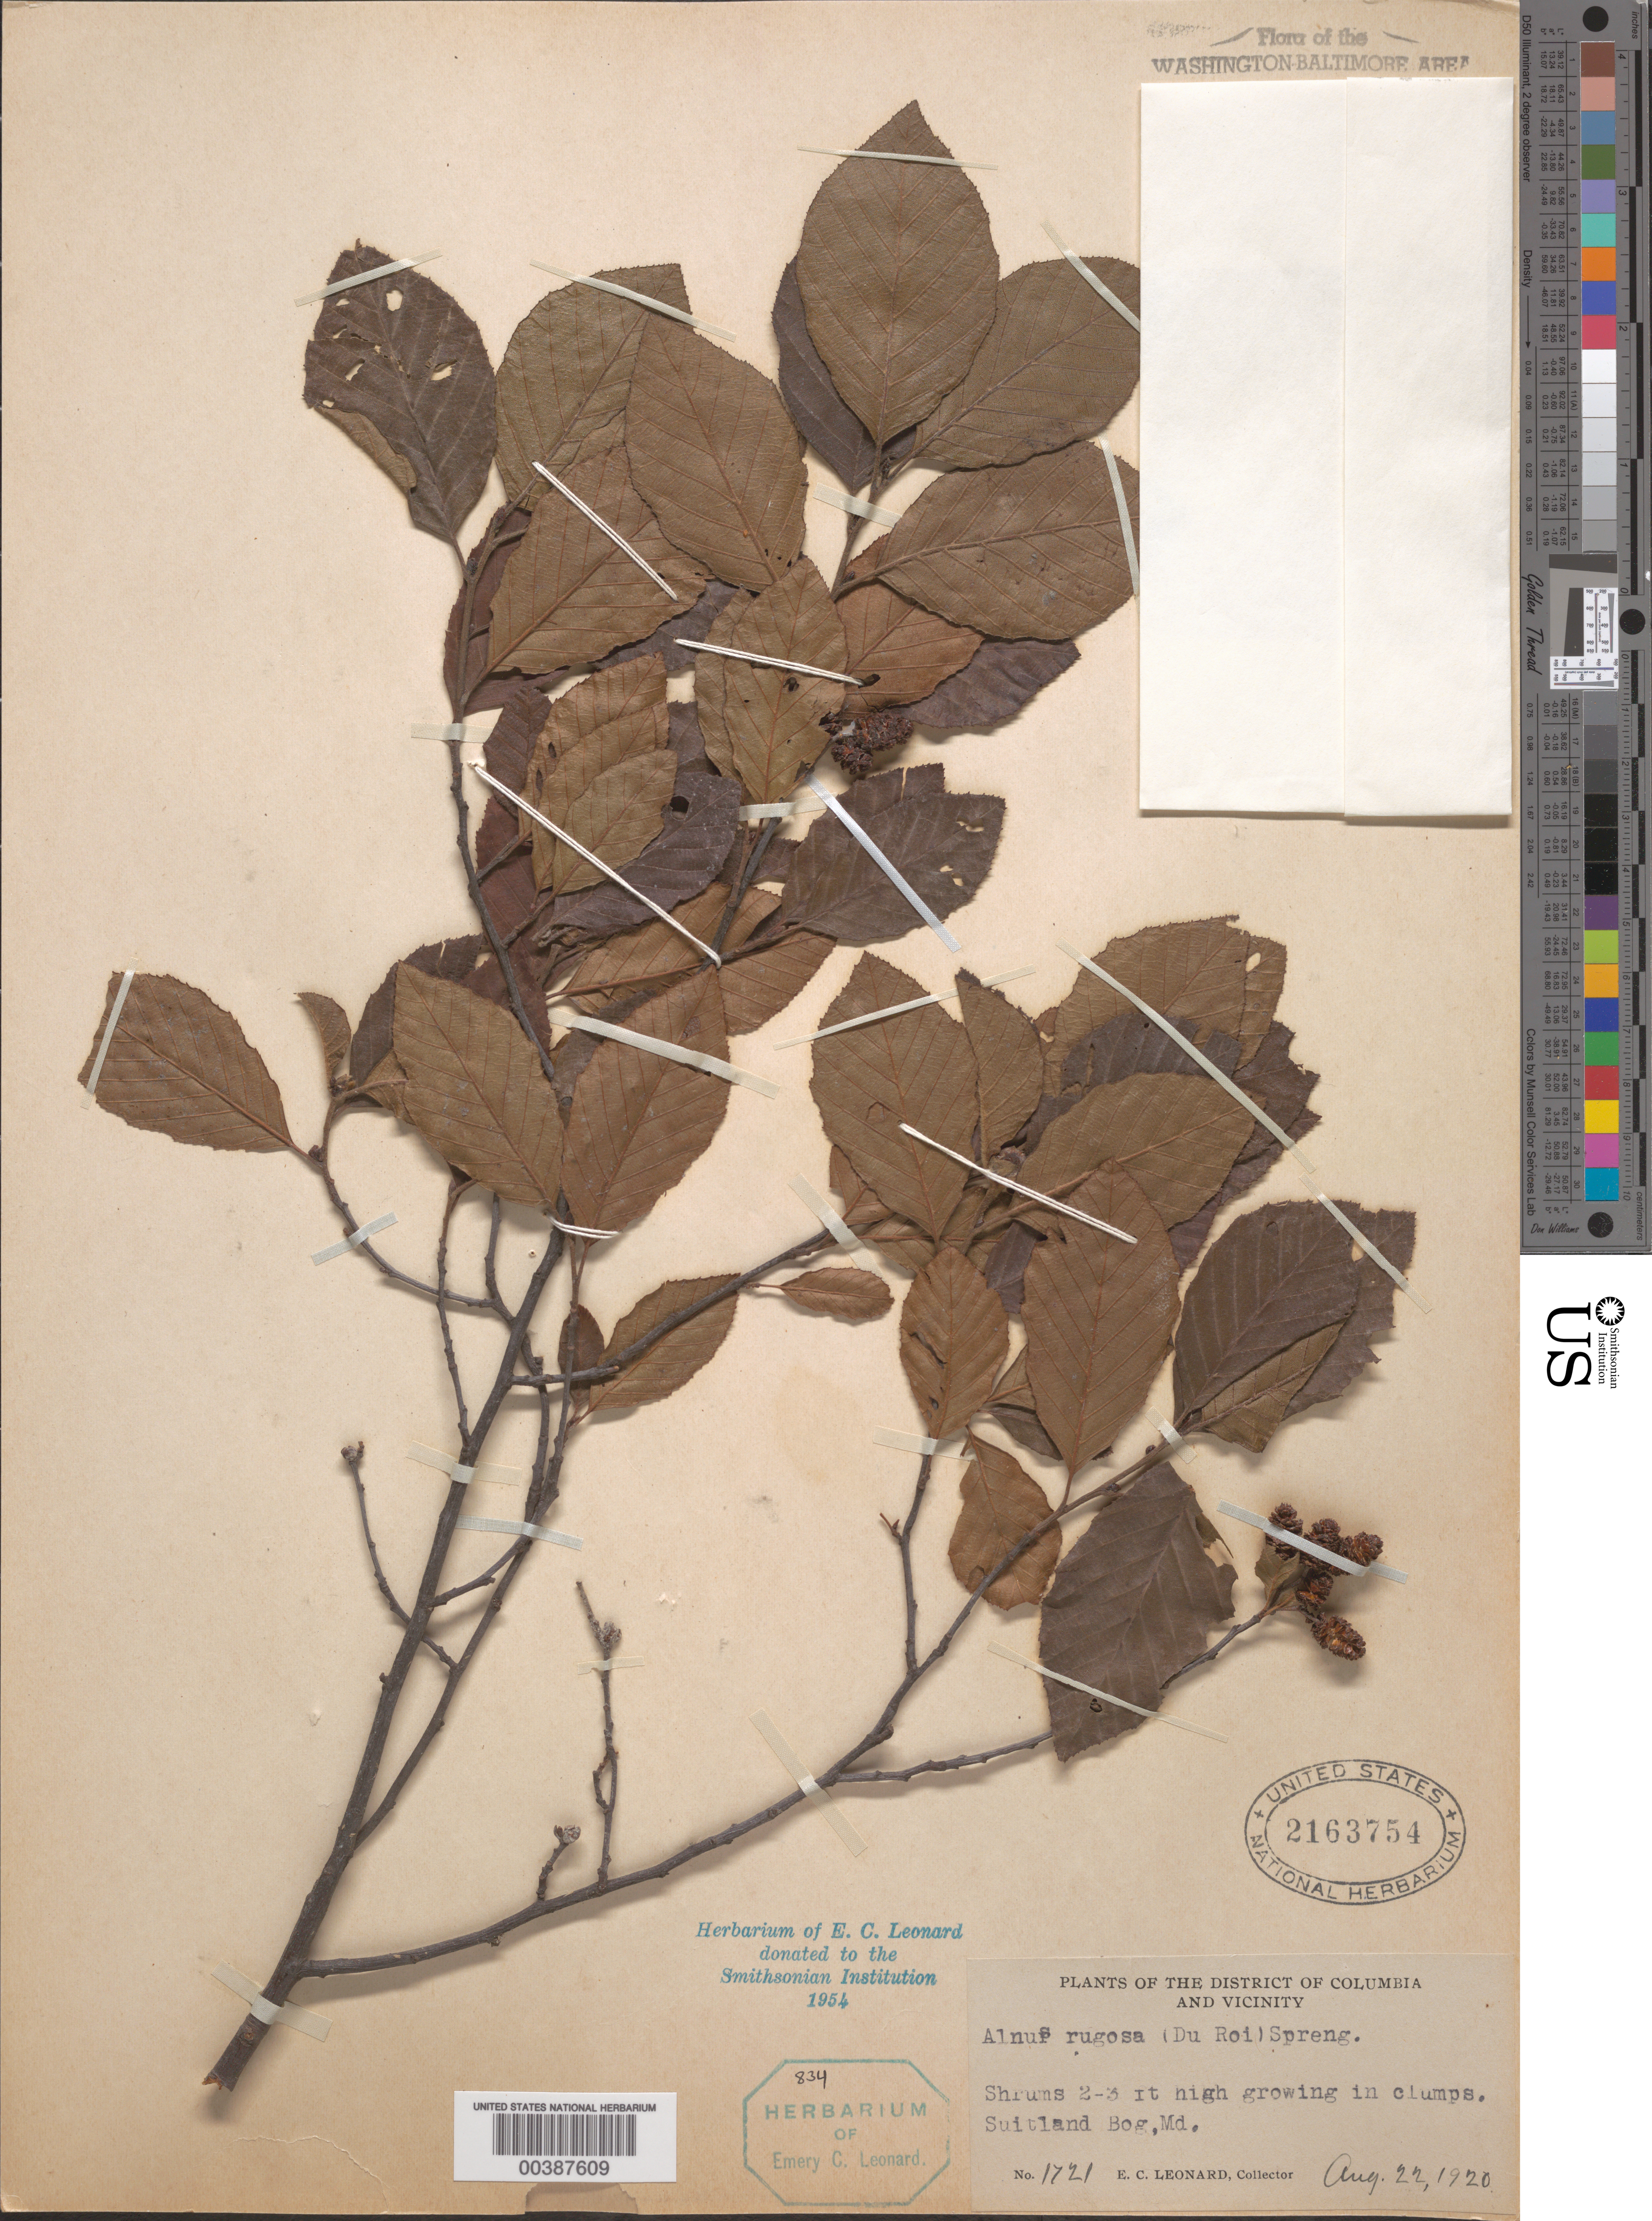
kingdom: Plantae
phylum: Tracheophyta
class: Magnoliopsida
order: Fagales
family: Betulaceae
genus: Alnus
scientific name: Alnus serrulata var. vulgaris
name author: Fernald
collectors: E. C. Leonard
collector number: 1721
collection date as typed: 22 Aug 1920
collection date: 1920-08-22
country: United States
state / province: Maryland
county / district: Prince George's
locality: Suitland Bog, east of Suitland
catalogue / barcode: US 2163754